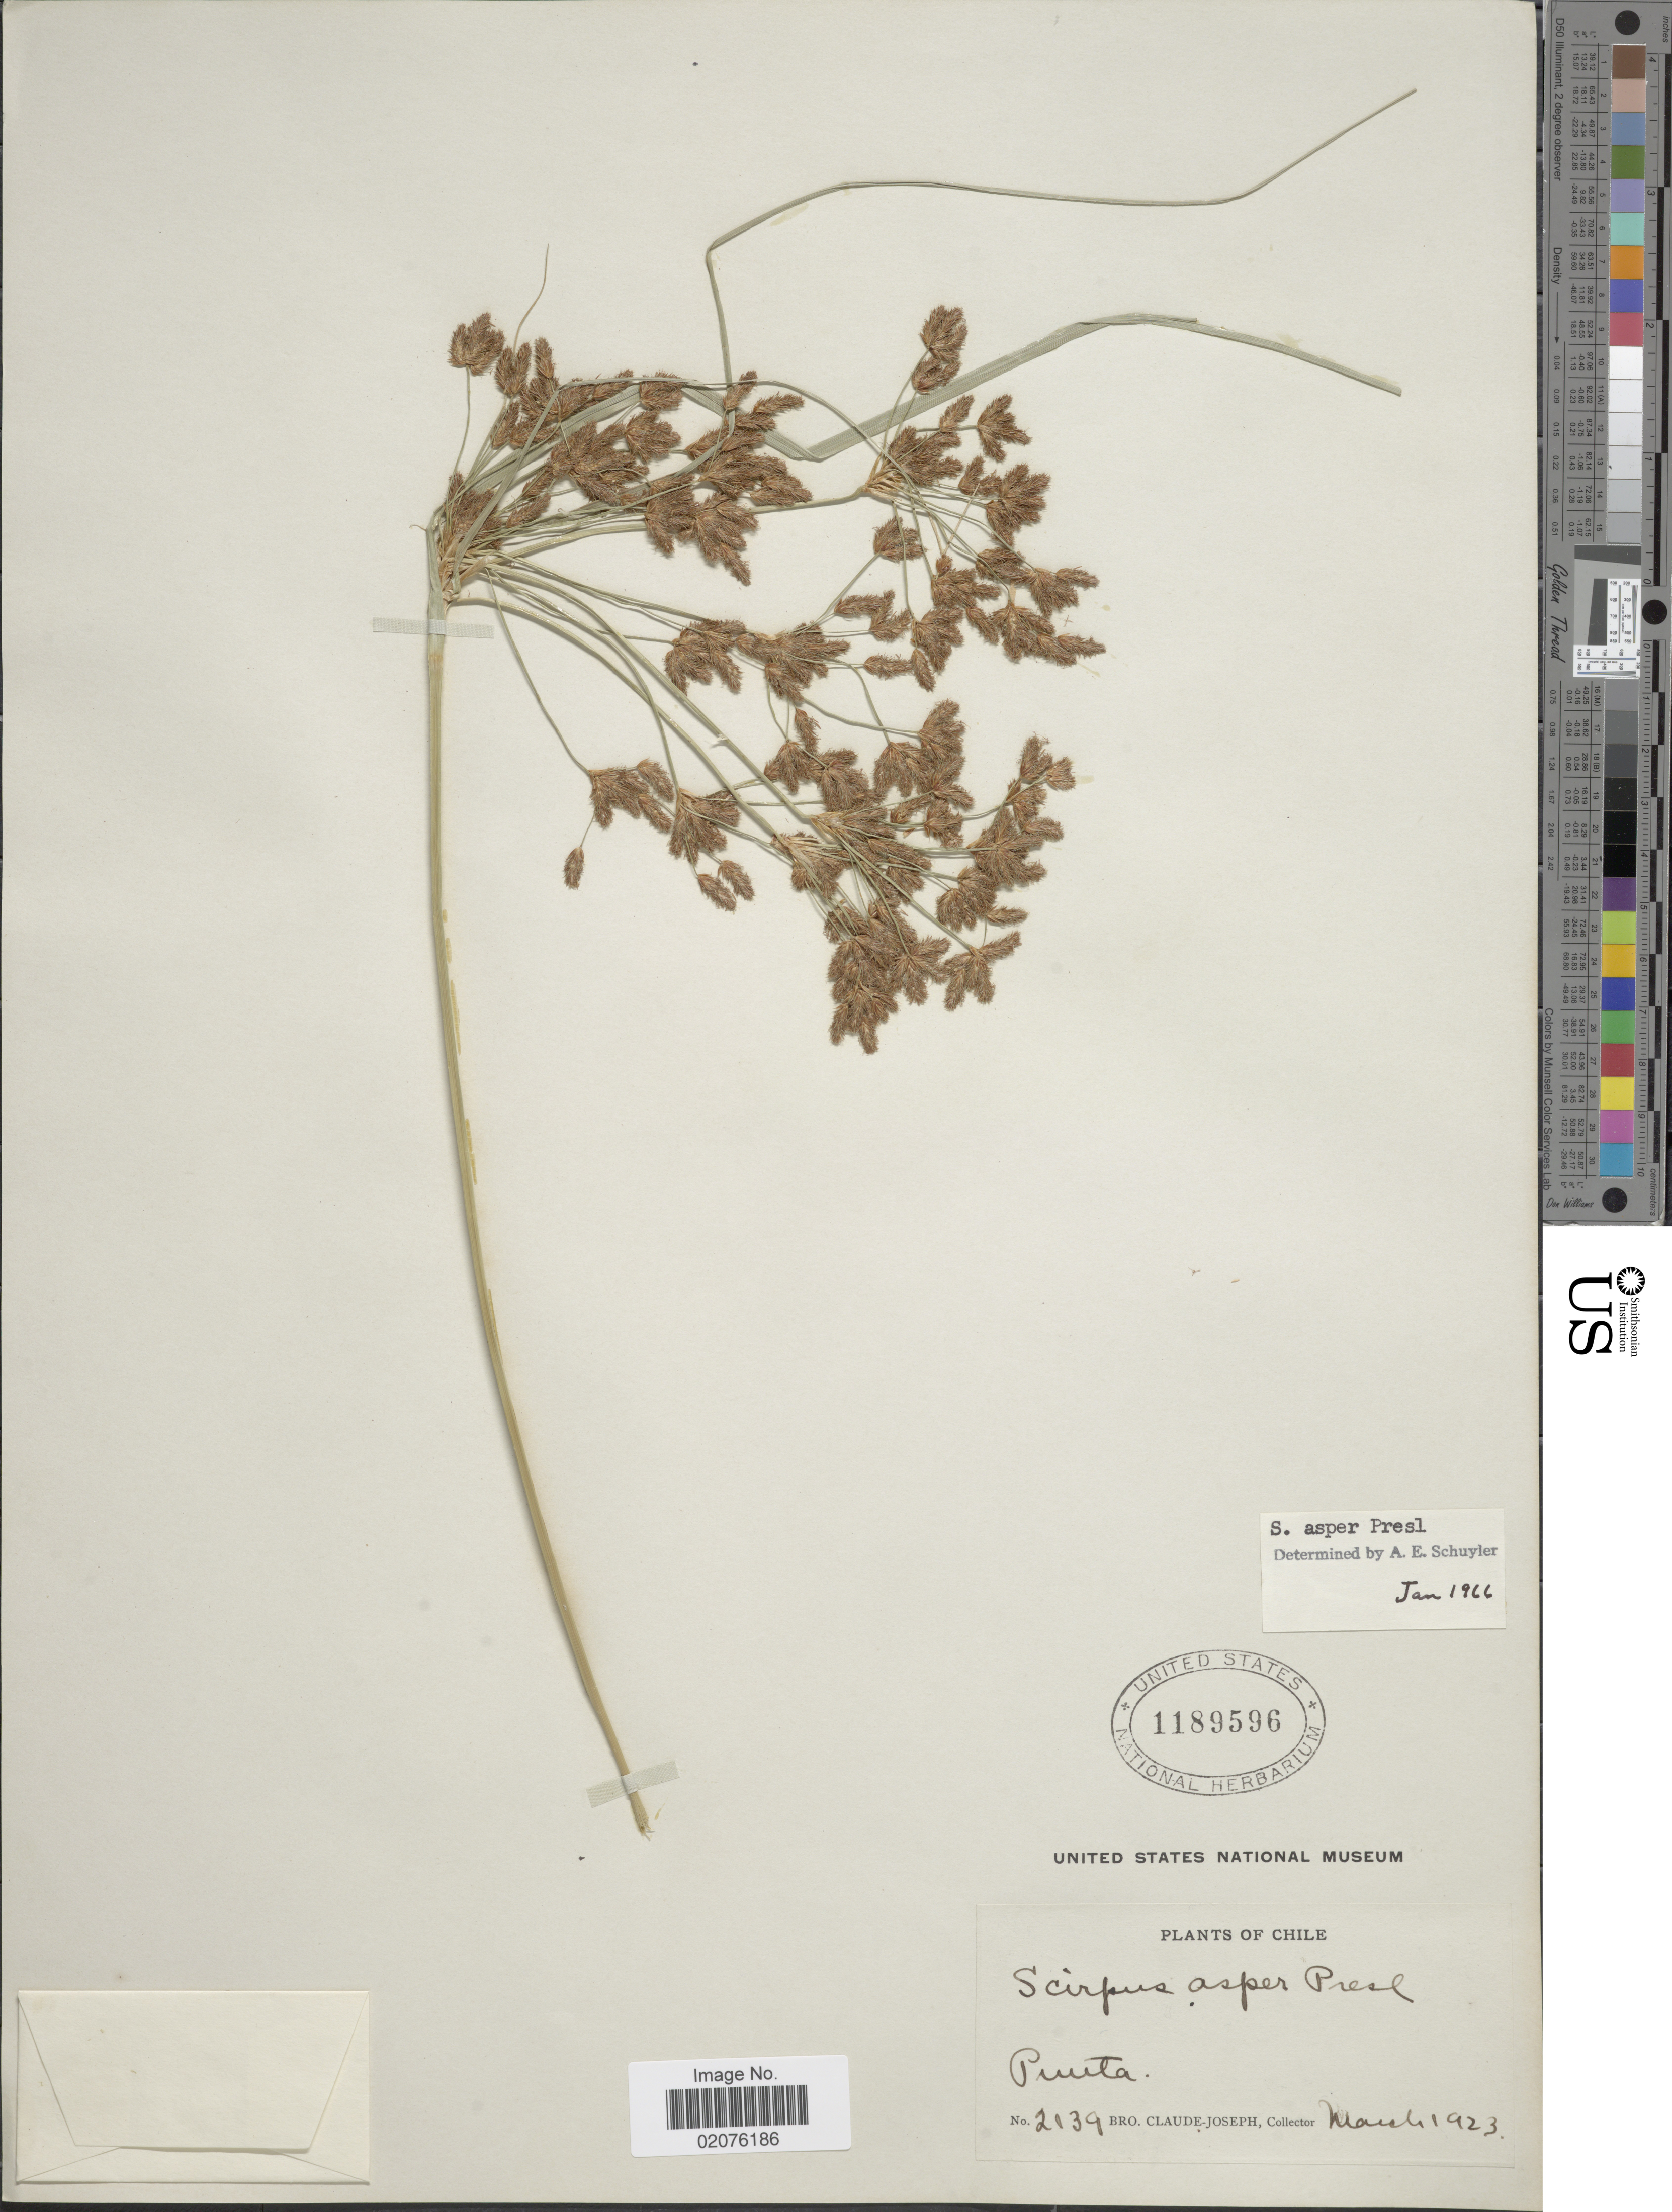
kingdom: Plantae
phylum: Tracheophyta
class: Liliopsida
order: Poales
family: Cyperaceae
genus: Rhodoscirpus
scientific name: Rhodoscirpus asper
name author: (J. Presl & C. Presl) Lév.-Bourret et al.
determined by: Strong, Mark T., (BOT), Smithsonian Institution - National Museum of Natural History (UNITED STATES)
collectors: Bro. Claude-Joseph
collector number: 2139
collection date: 1923-03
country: Chile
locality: Punta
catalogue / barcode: US 1189596